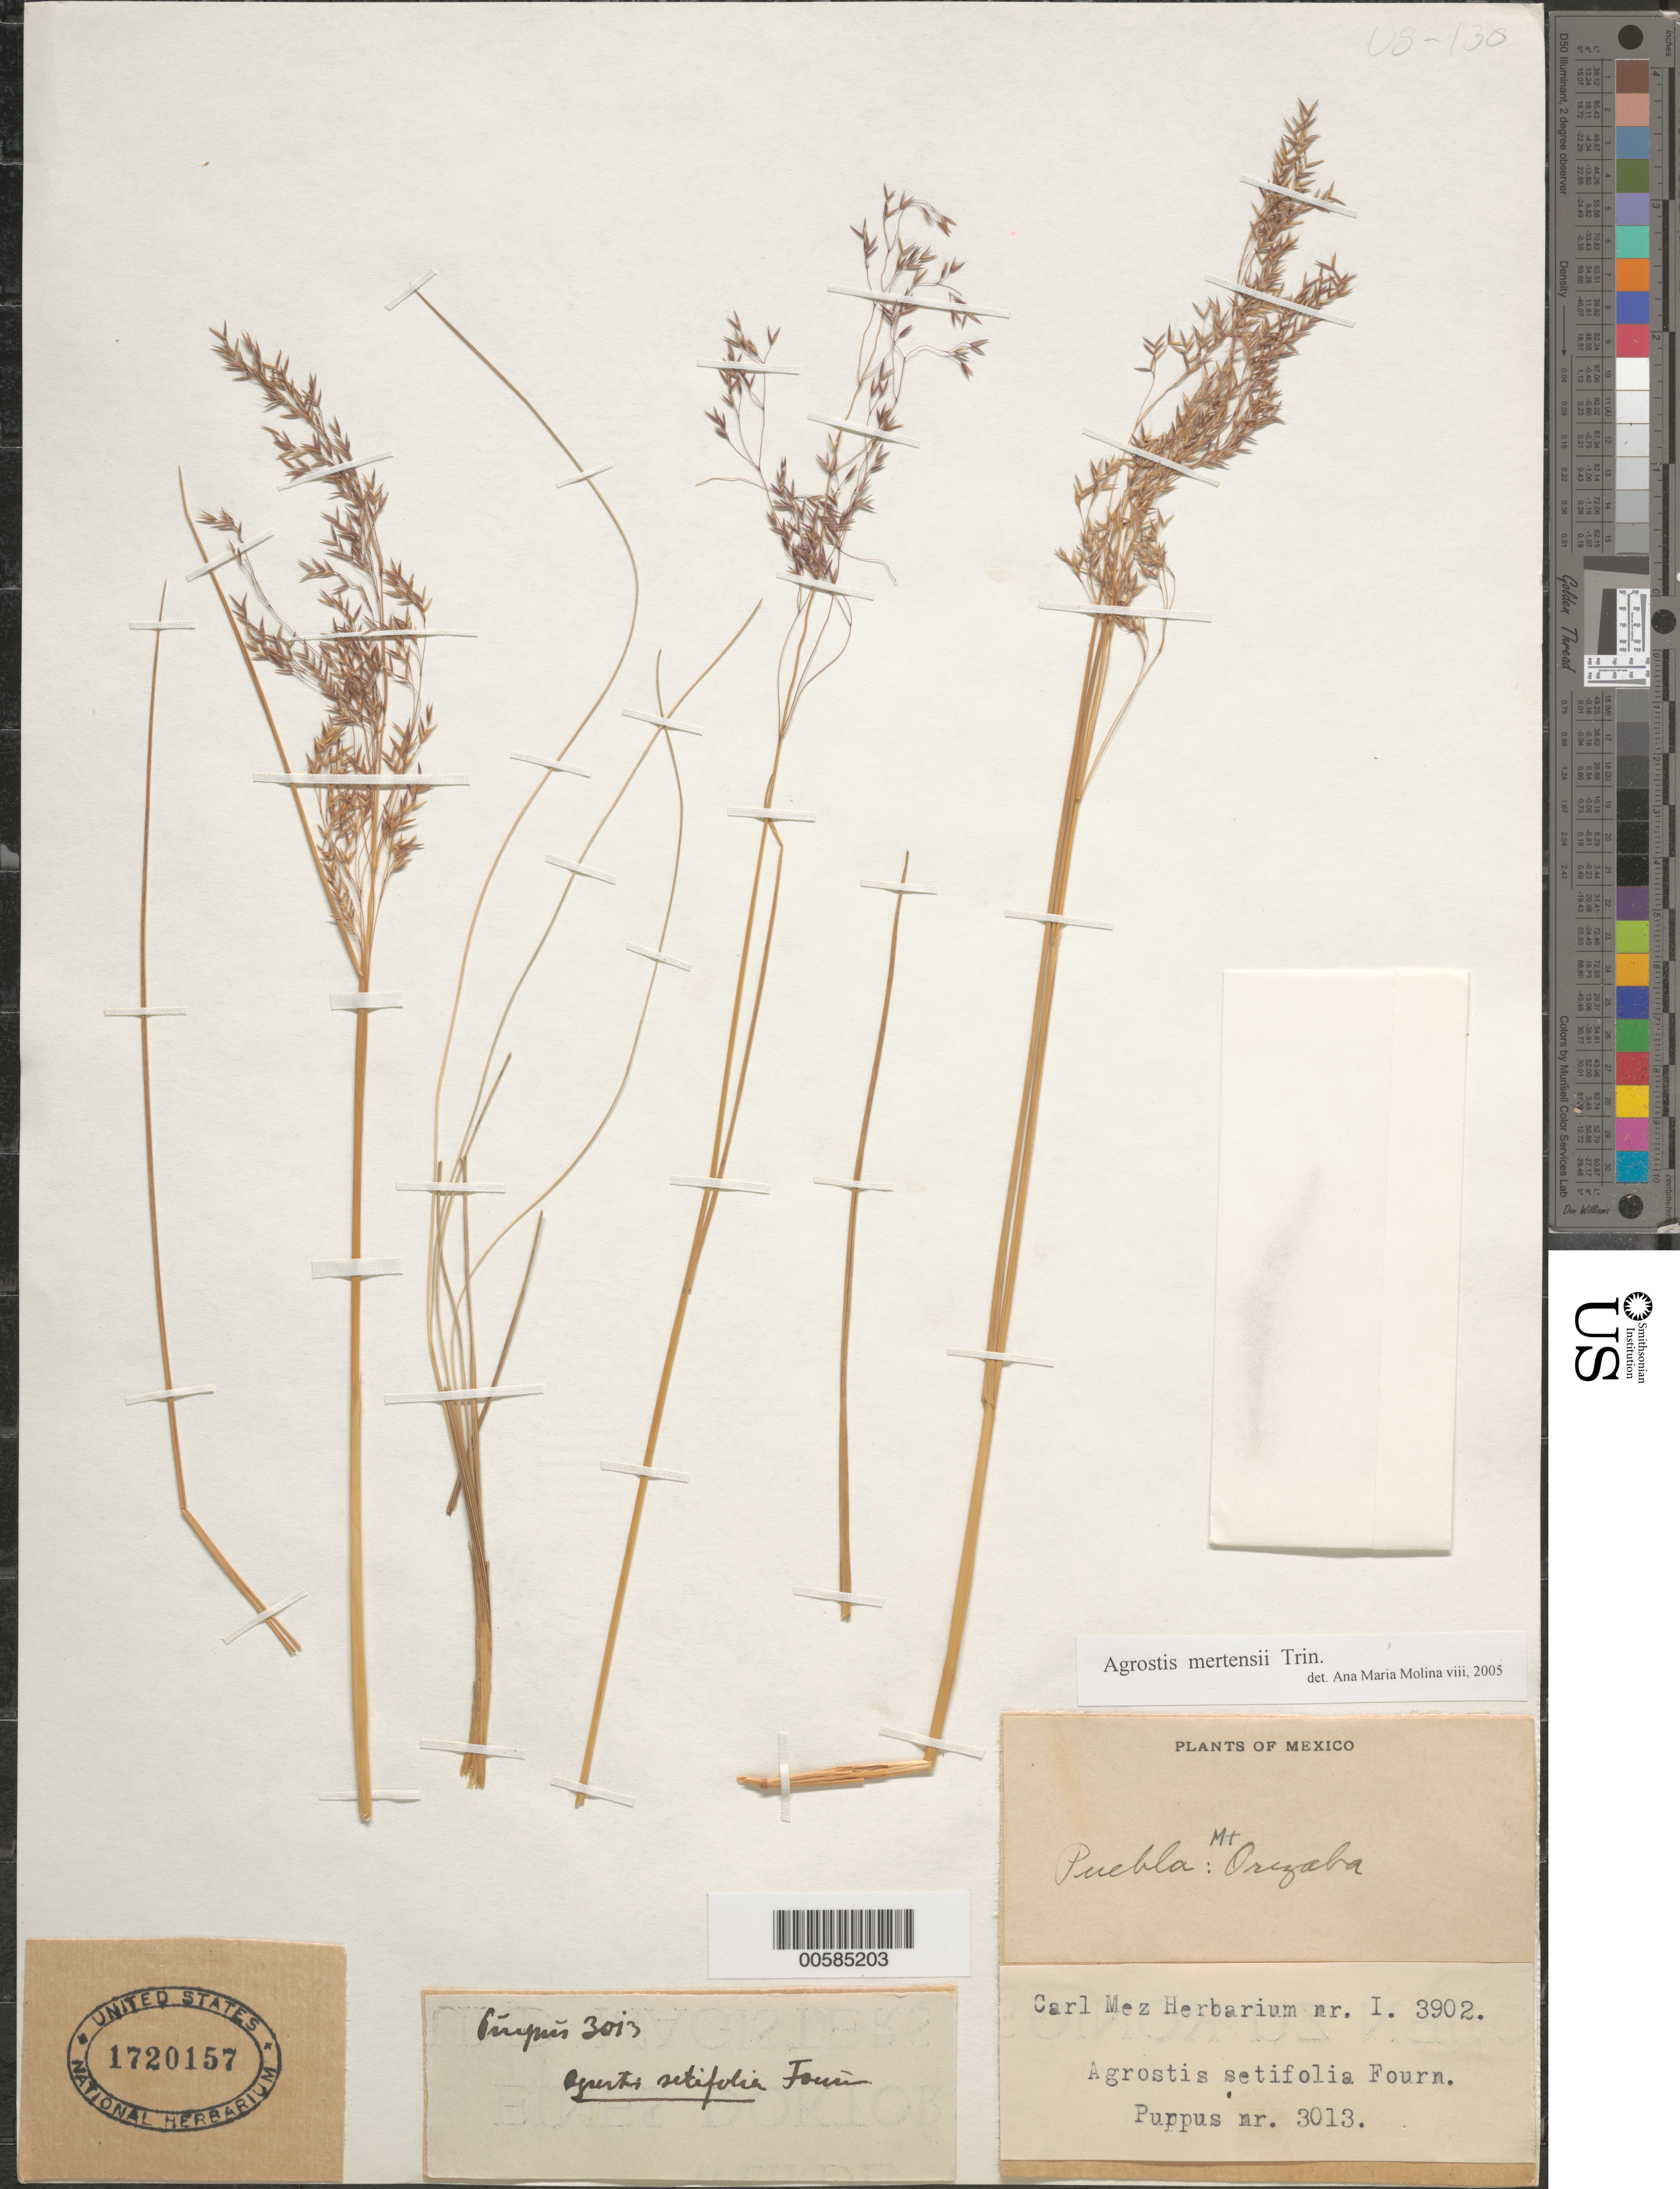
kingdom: Plantae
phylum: Tracheophyta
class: Liliopsida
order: Poales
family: Poaceae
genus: Agrostis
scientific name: Agrostis mertensii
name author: Trin.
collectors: -- Purpus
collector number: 3013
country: Mexico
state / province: Puebla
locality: Mt. Orizaba.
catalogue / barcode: US 1720157